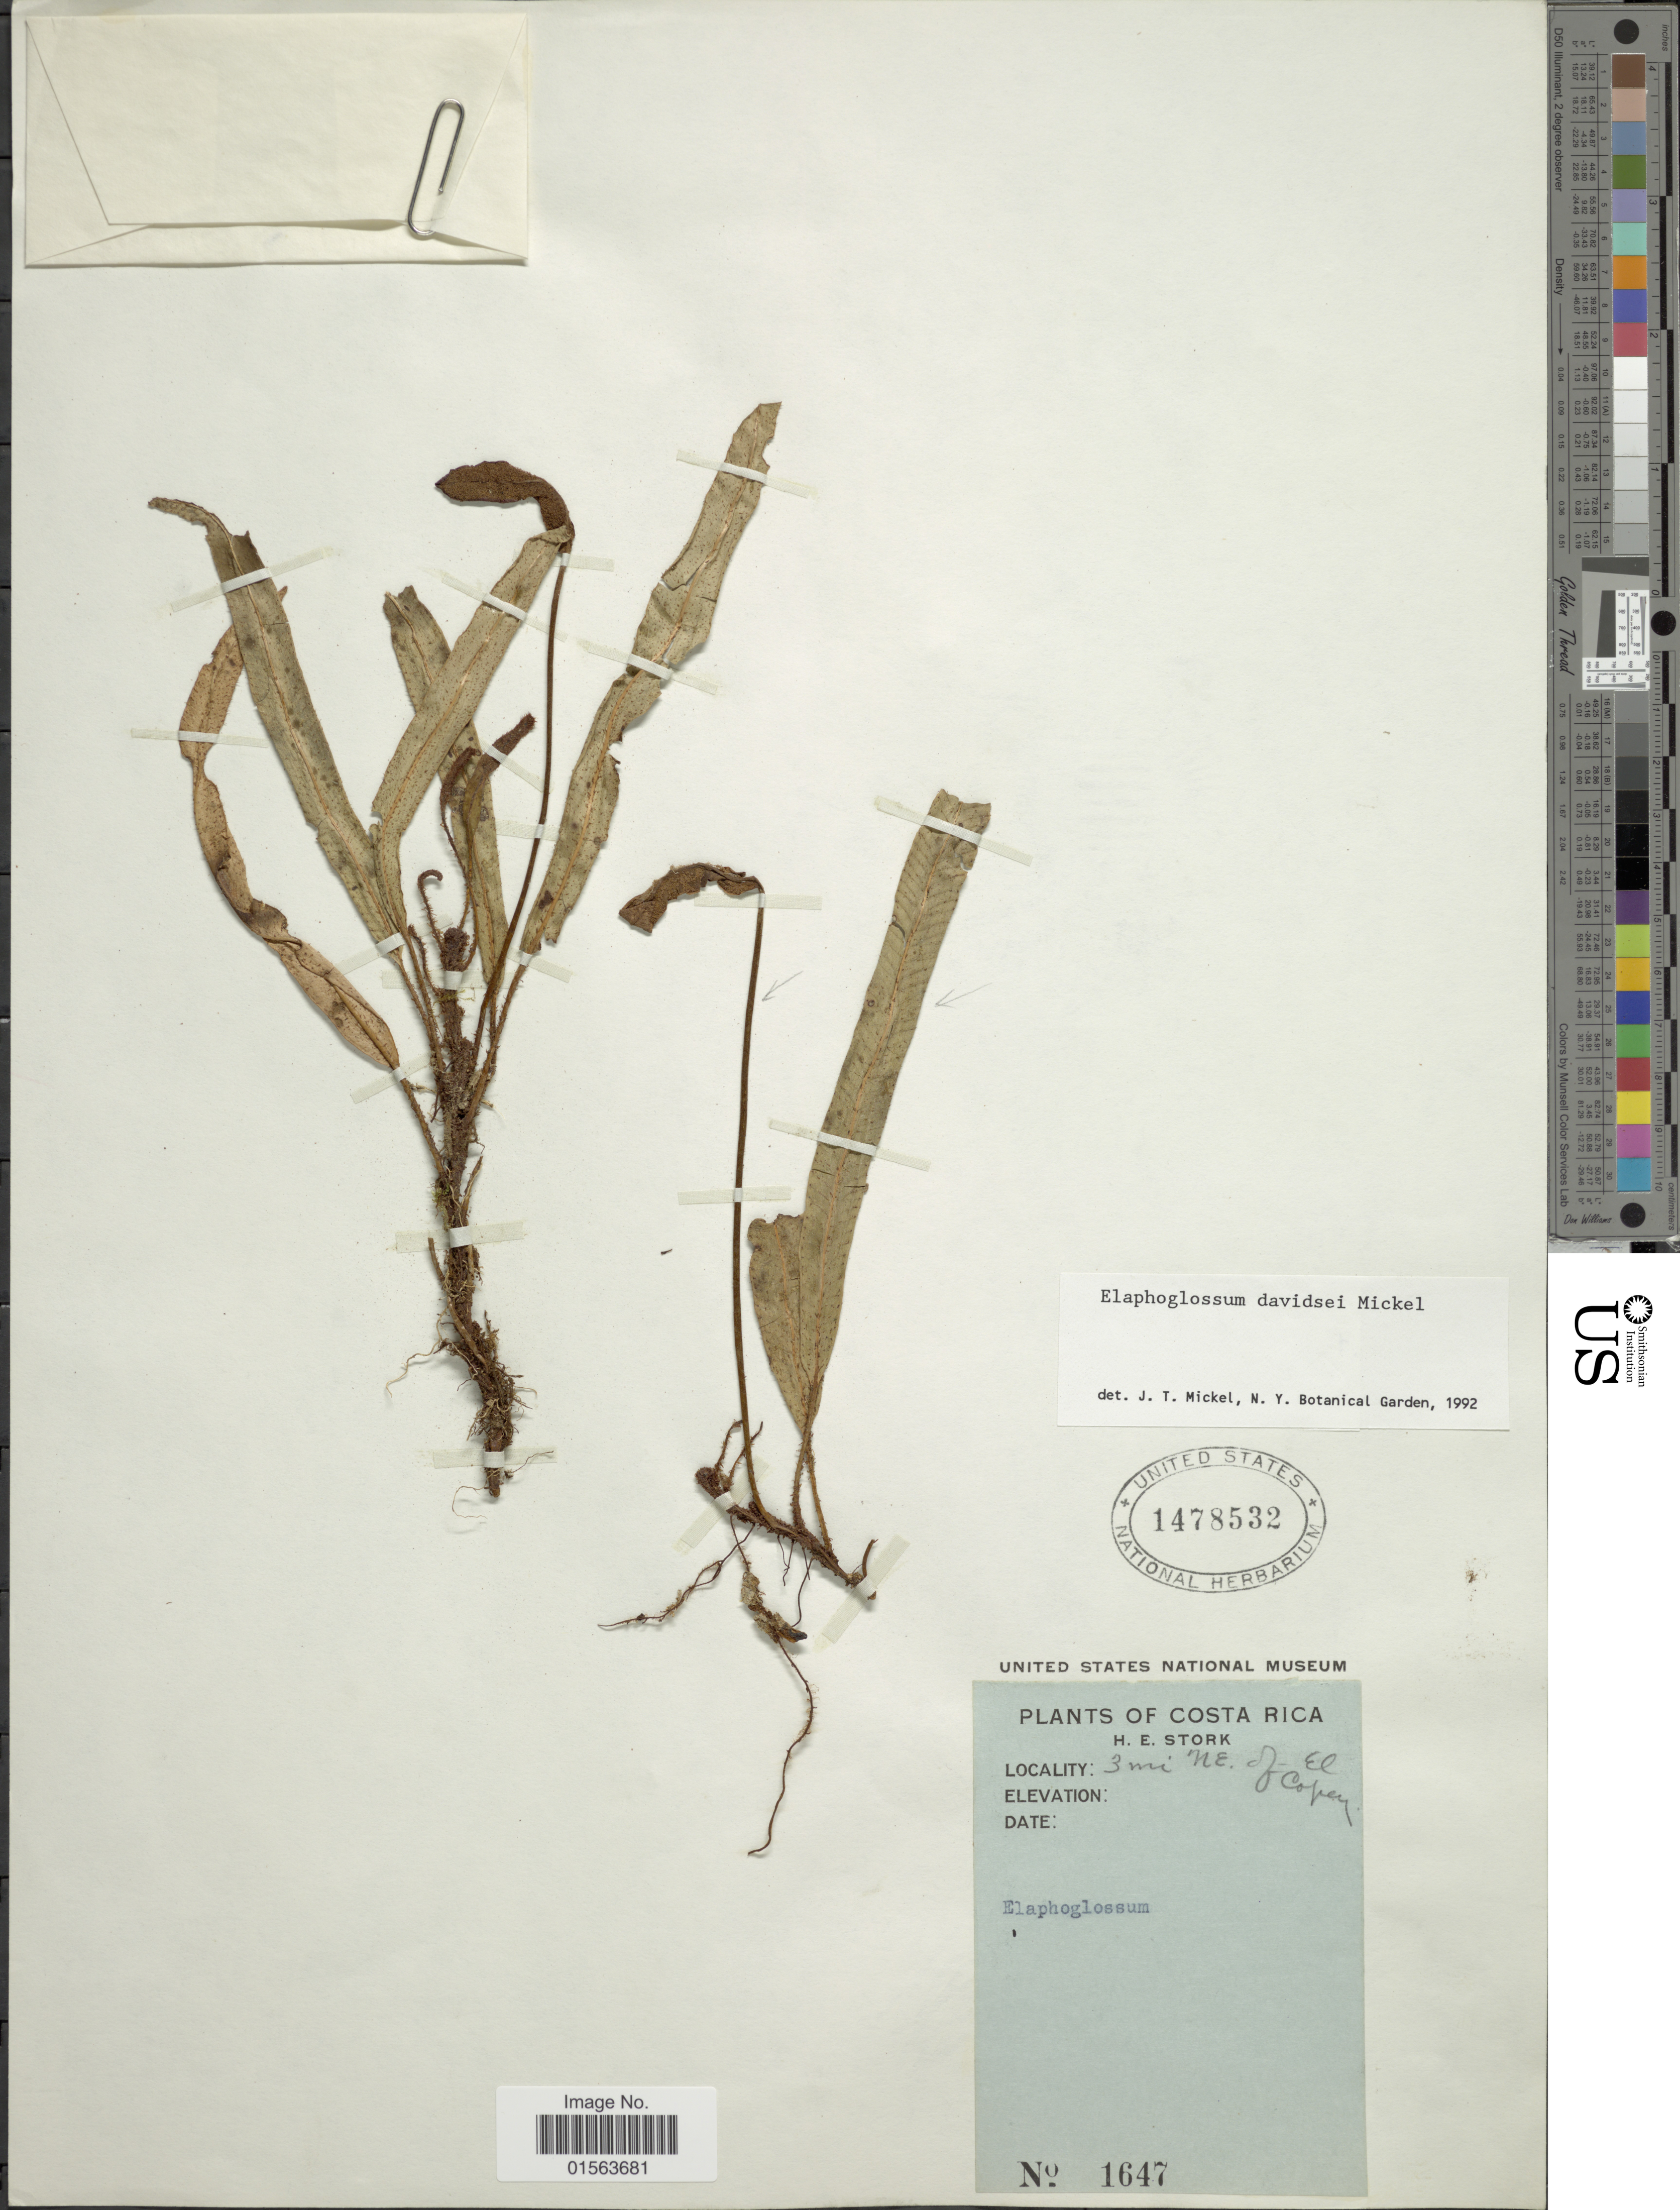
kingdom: Plantae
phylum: Tracheophyta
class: Polypodiopsida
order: Polypodiales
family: Dryopteridaceae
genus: Elaphoglossum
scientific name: Elaphoglossum davidsei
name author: Mickel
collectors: H. E. Stork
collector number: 1647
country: Costa Rica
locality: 3 mi. NE of El Copey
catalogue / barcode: US 1478532